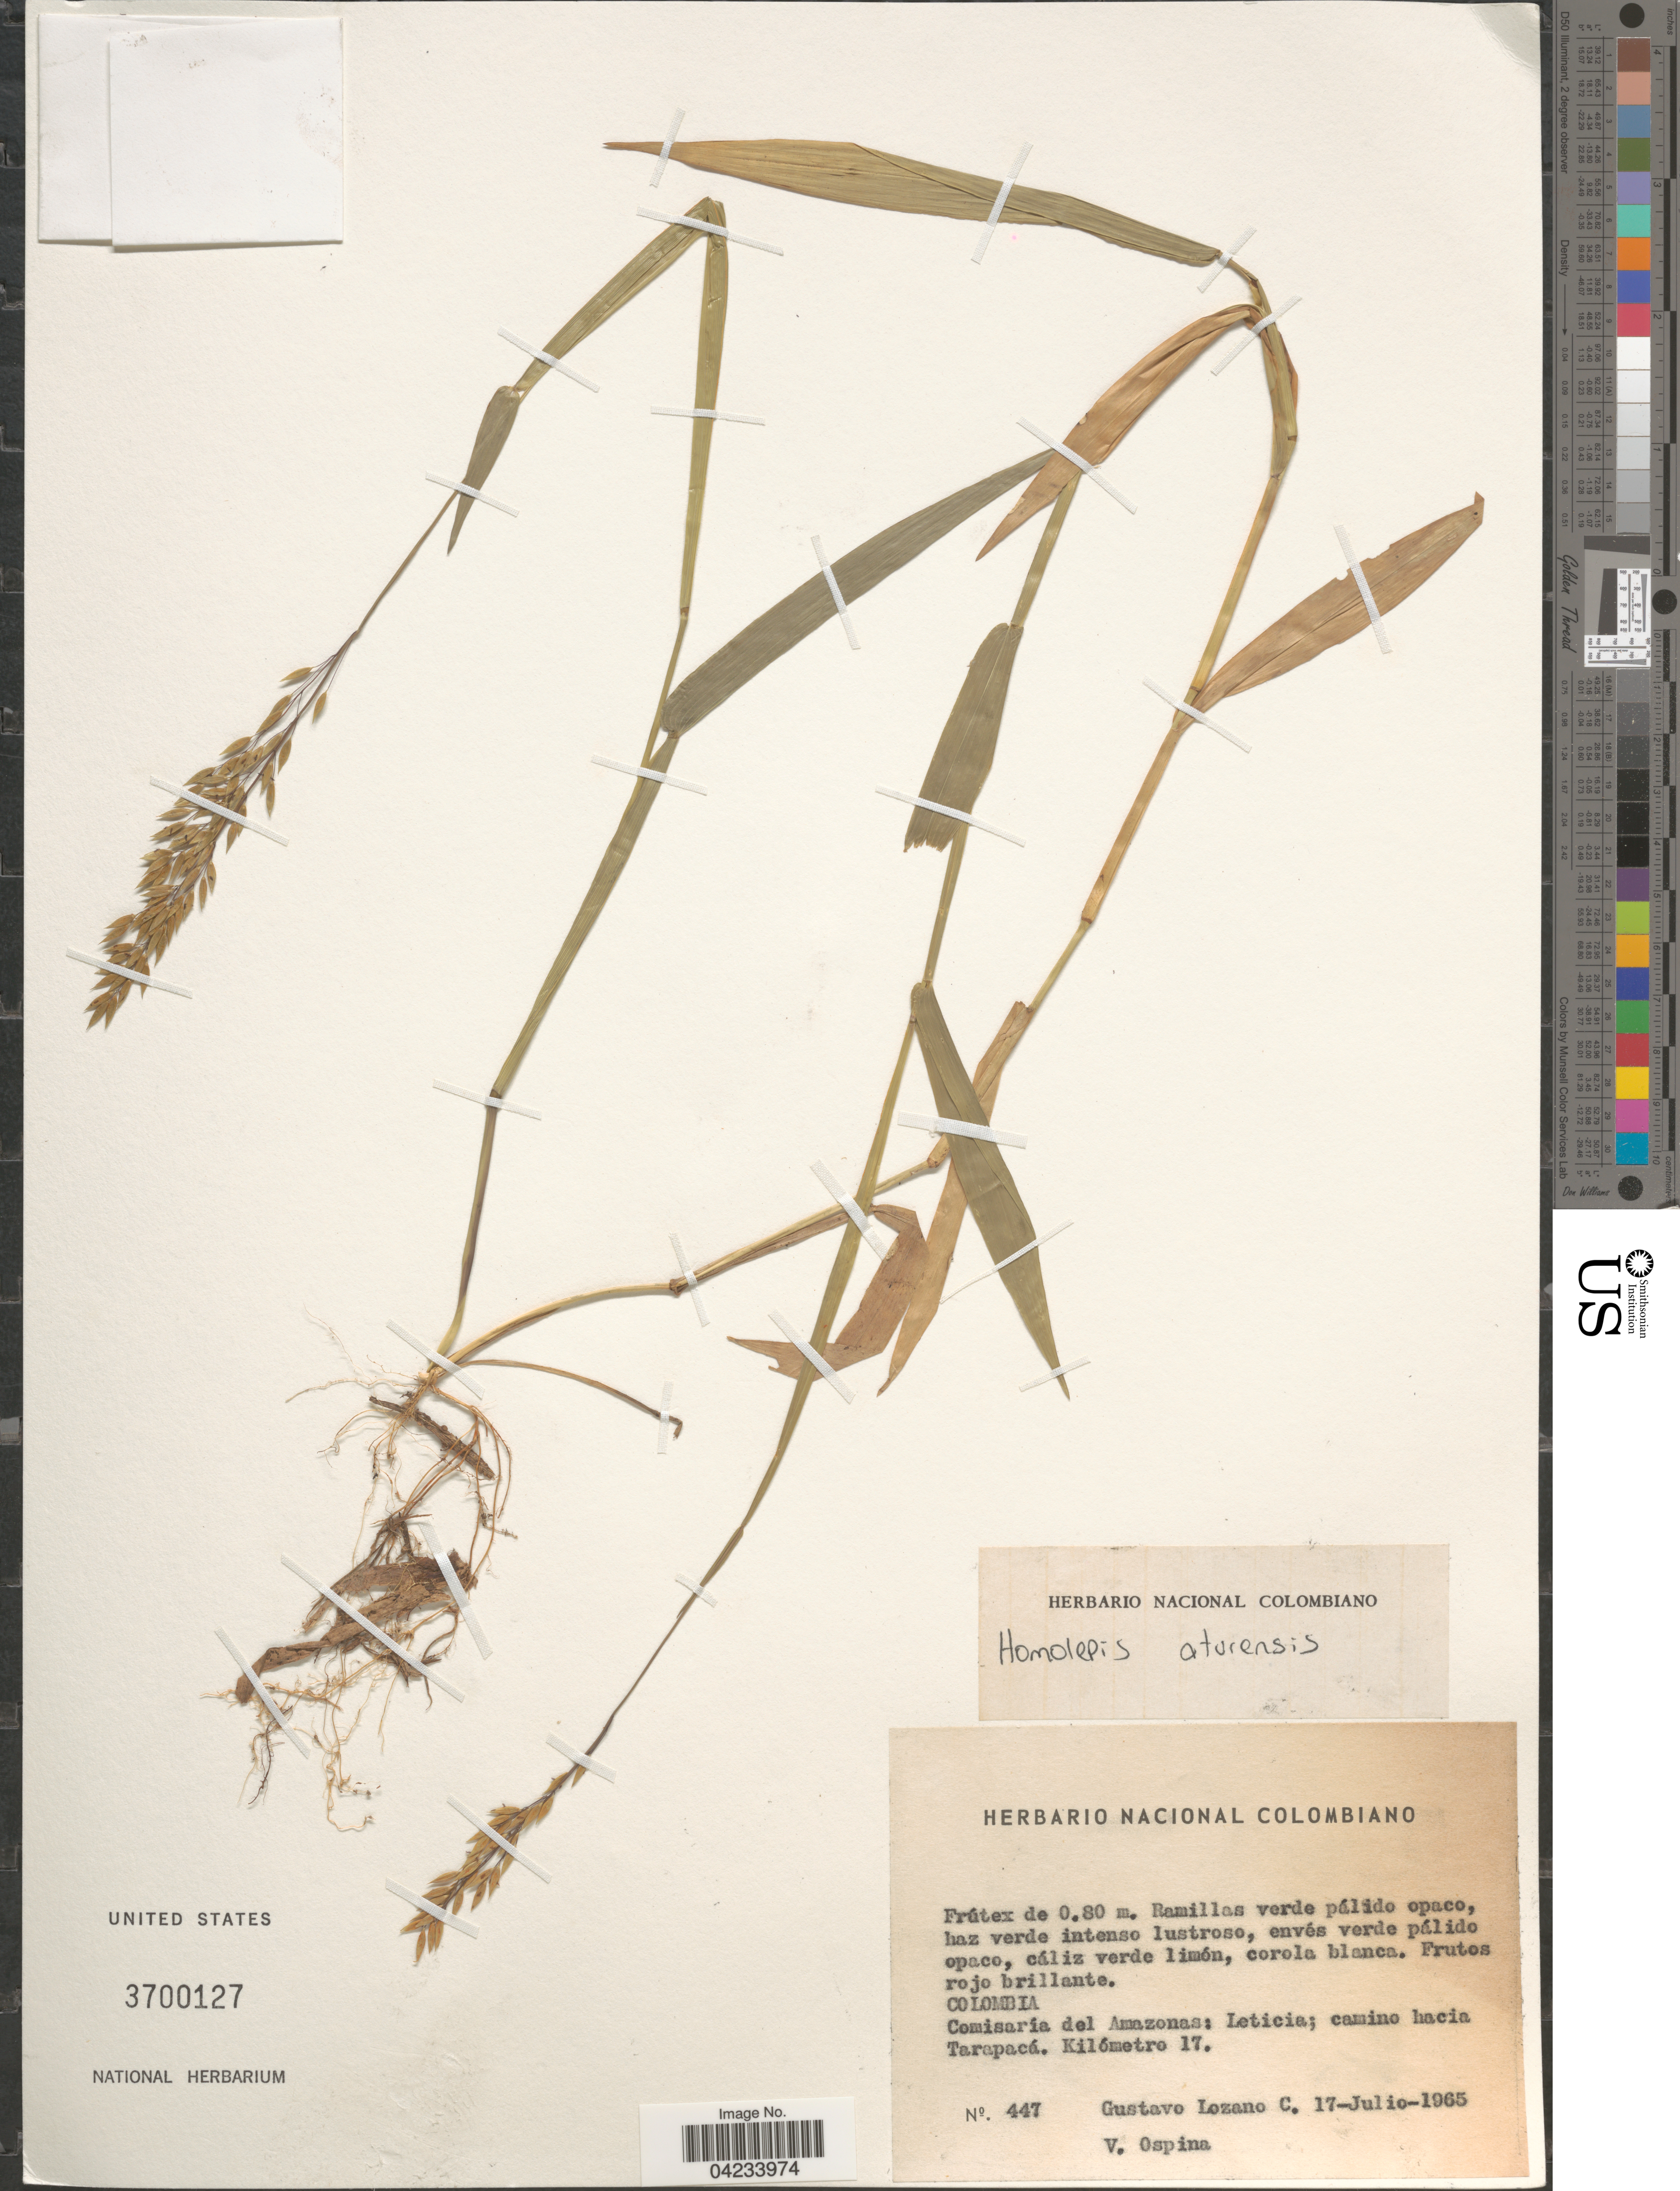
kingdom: Plantae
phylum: Tracheophyta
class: Liliopsida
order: Poales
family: Poaceae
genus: Homolepis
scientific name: Homolepis aturensis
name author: (Kunth) Chase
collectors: G. Lozano-Contreras & V. Ospina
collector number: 447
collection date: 1965-07-17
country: Colombia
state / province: Amazônas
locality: Comisaría del Amazonas: Leticia; camino hacia Tarapacá. Kilómetro 17.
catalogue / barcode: US 3700127